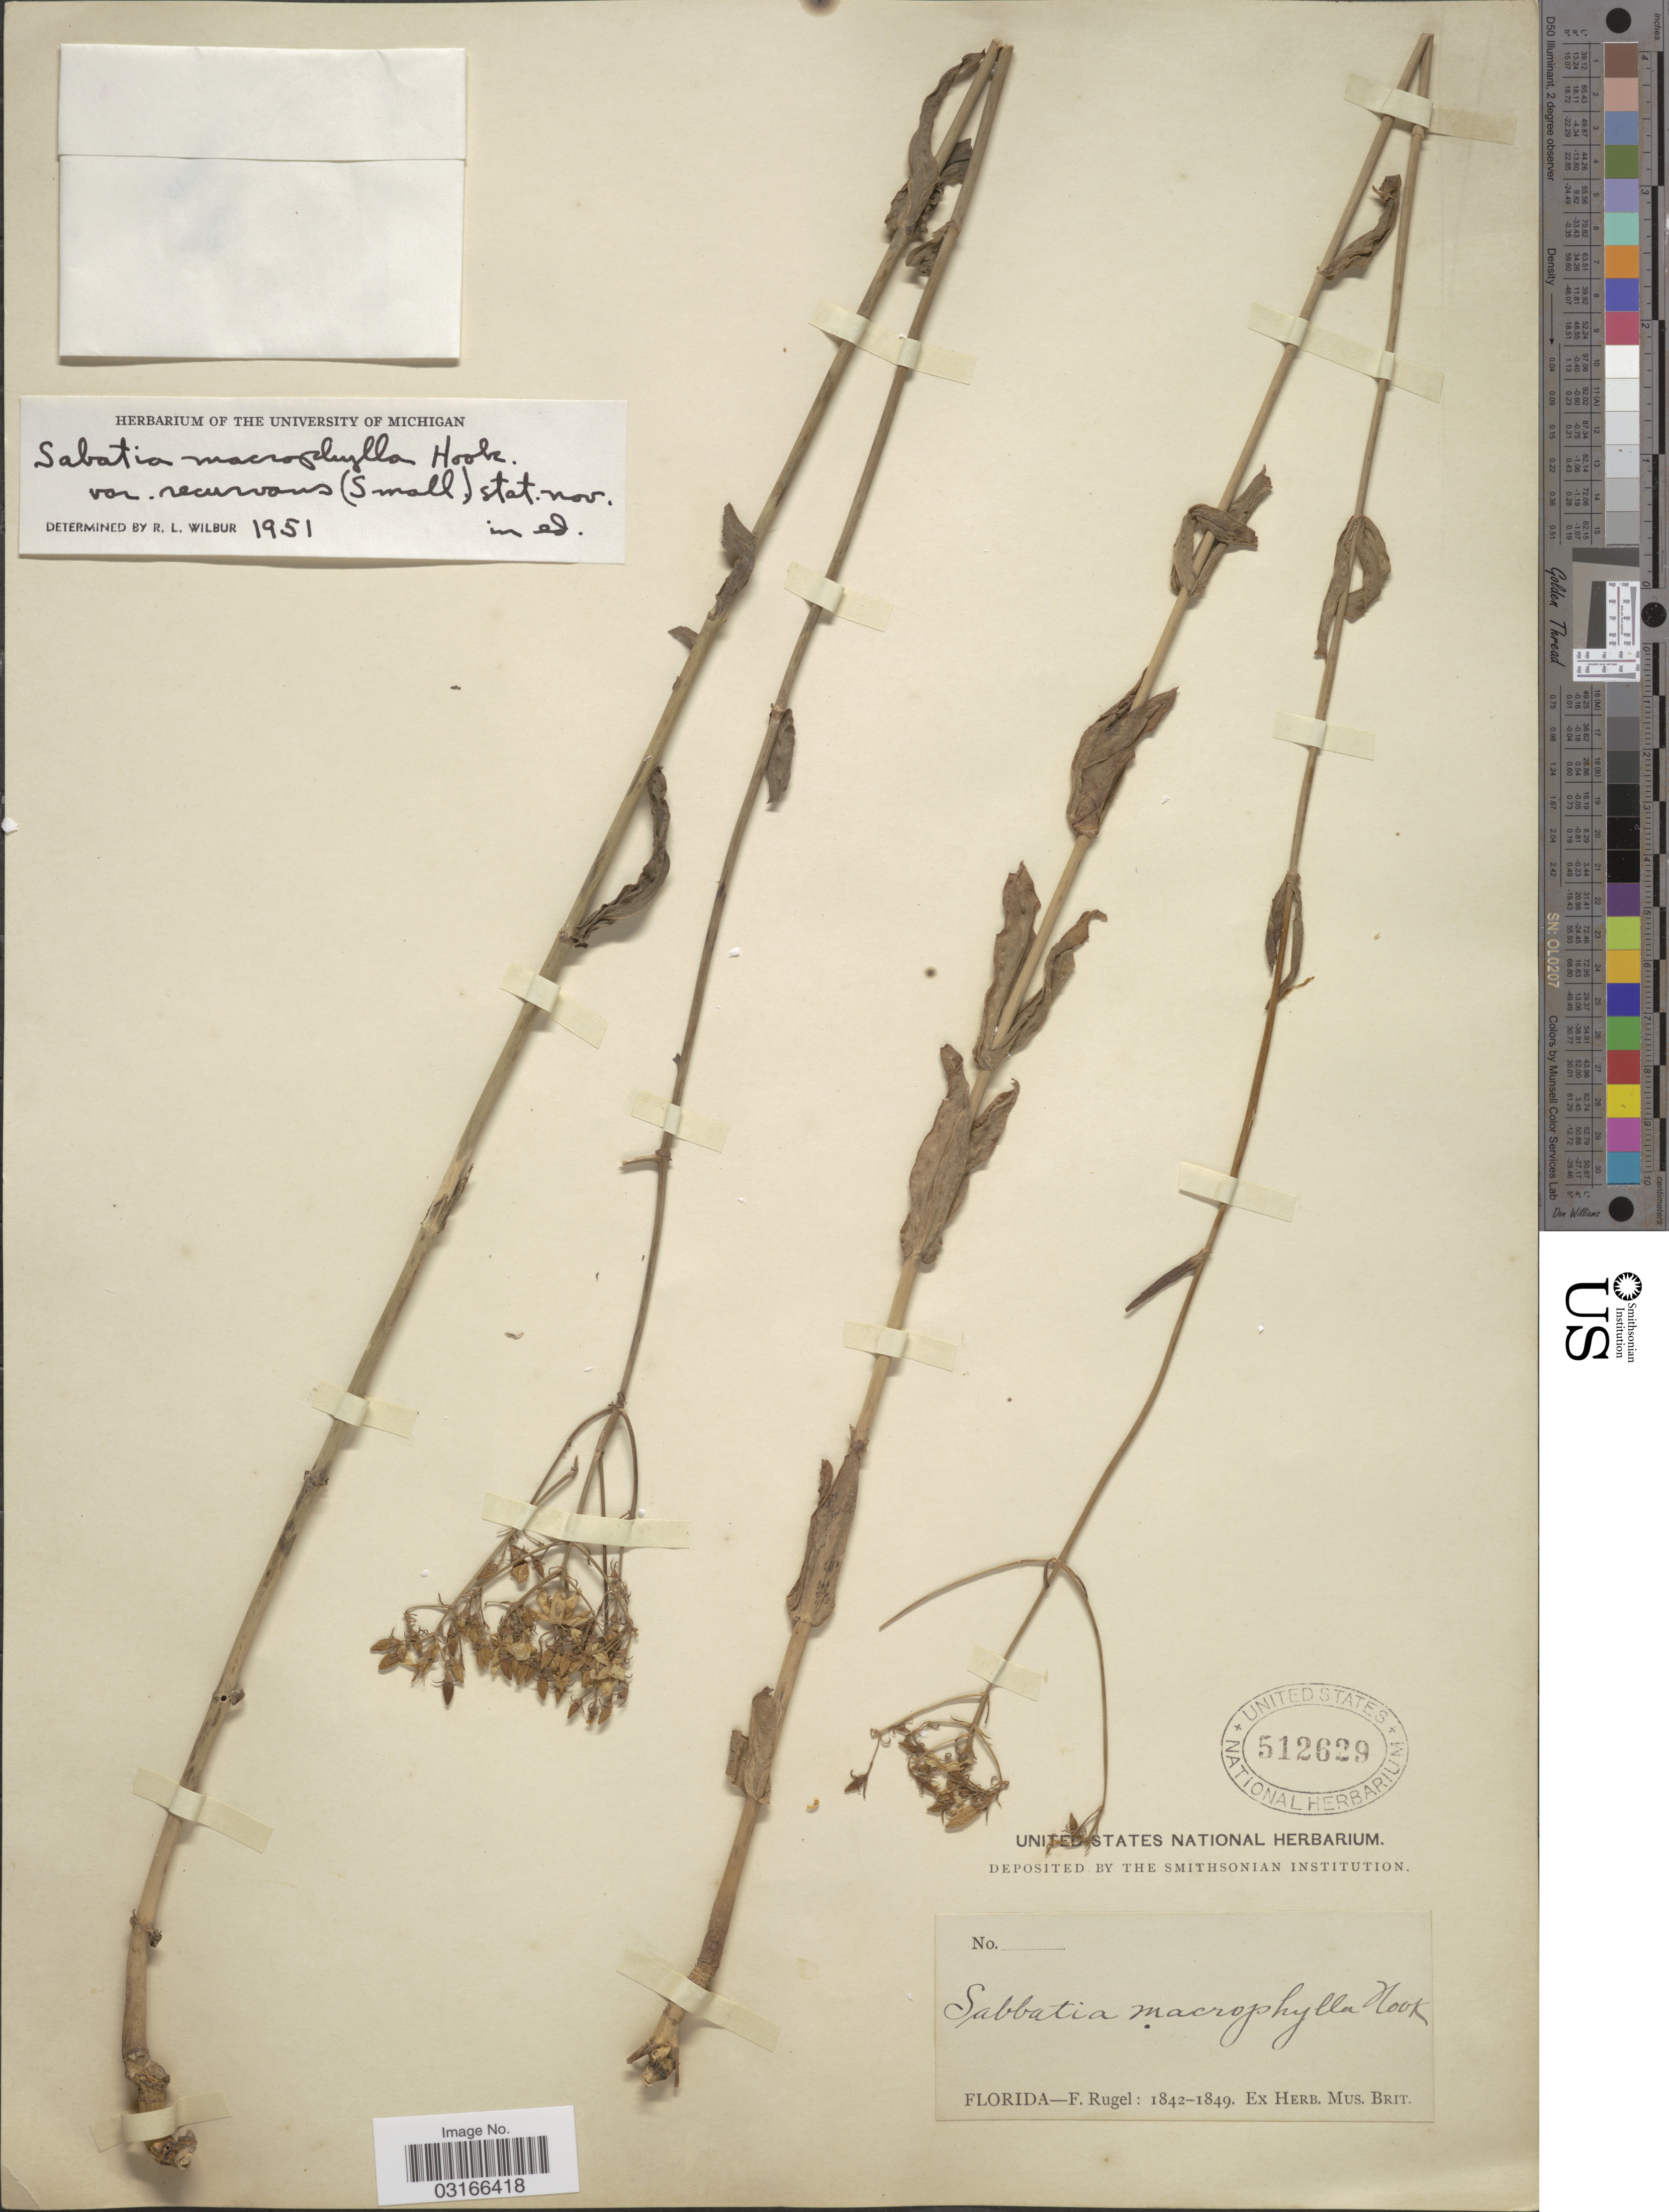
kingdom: Plantae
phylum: Tracheophyta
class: Magnoliopsida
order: Gentianales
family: Gentianaceae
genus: Sabatia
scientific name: Sabatia campestris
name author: Nutt.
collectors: F. Rugel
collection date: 1842/1849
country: United States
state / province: Florida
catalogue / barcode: US 512629